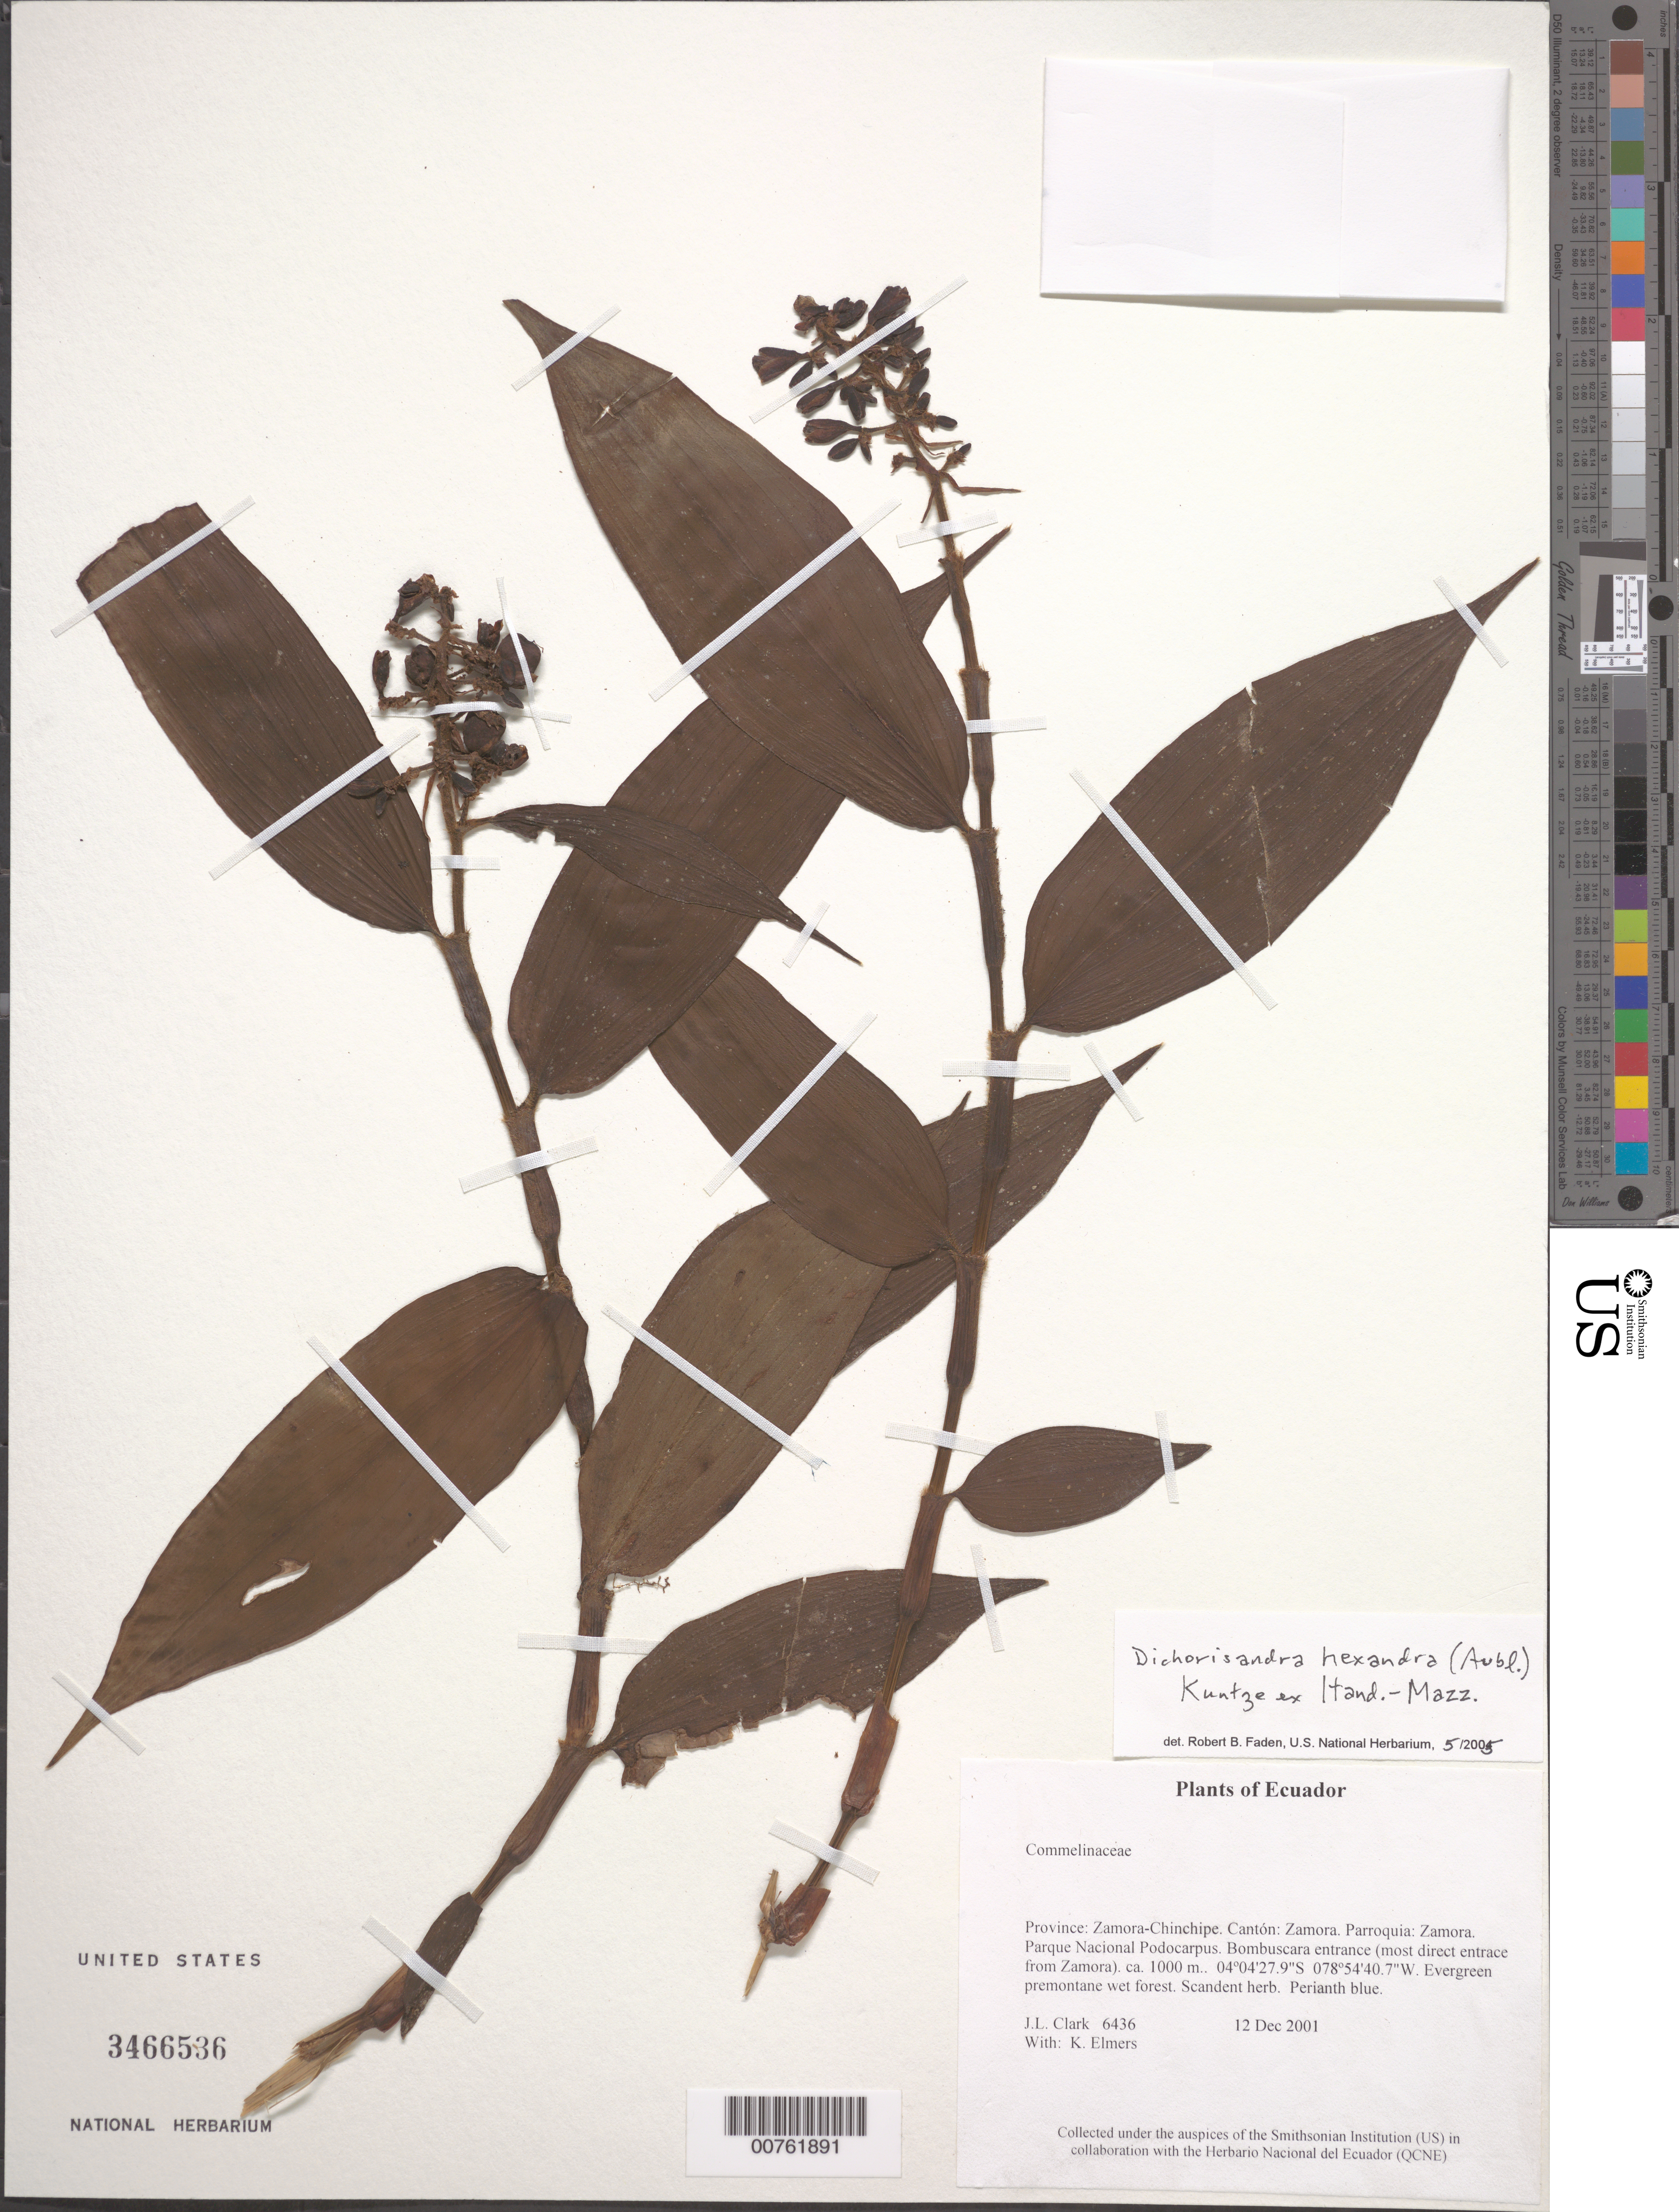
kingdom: Plantae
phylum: Tracheophyta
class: Liliopsida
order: Commelinales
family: Commelinaceae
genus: Dichorisandra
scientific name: Dichorisandra hexandra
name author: (Aubl.) Standl.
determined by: Faden, Robert B., (US), Smithsonian Institution - National Museum of Natural History (UNITED STATES)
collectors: J. L. Clark & K. Elmers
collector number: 6436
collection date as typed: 12 Dec 2001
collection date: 2001-12-12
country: Ecuador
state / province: Zamora-Chinchipe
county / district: Canton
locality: Zamora. Parroquia: Zamora. Parque Nacional Podocarpus. Bombuscara entrance (most direct entrance from Zamora).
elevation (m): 1000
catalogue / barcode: US 3466536